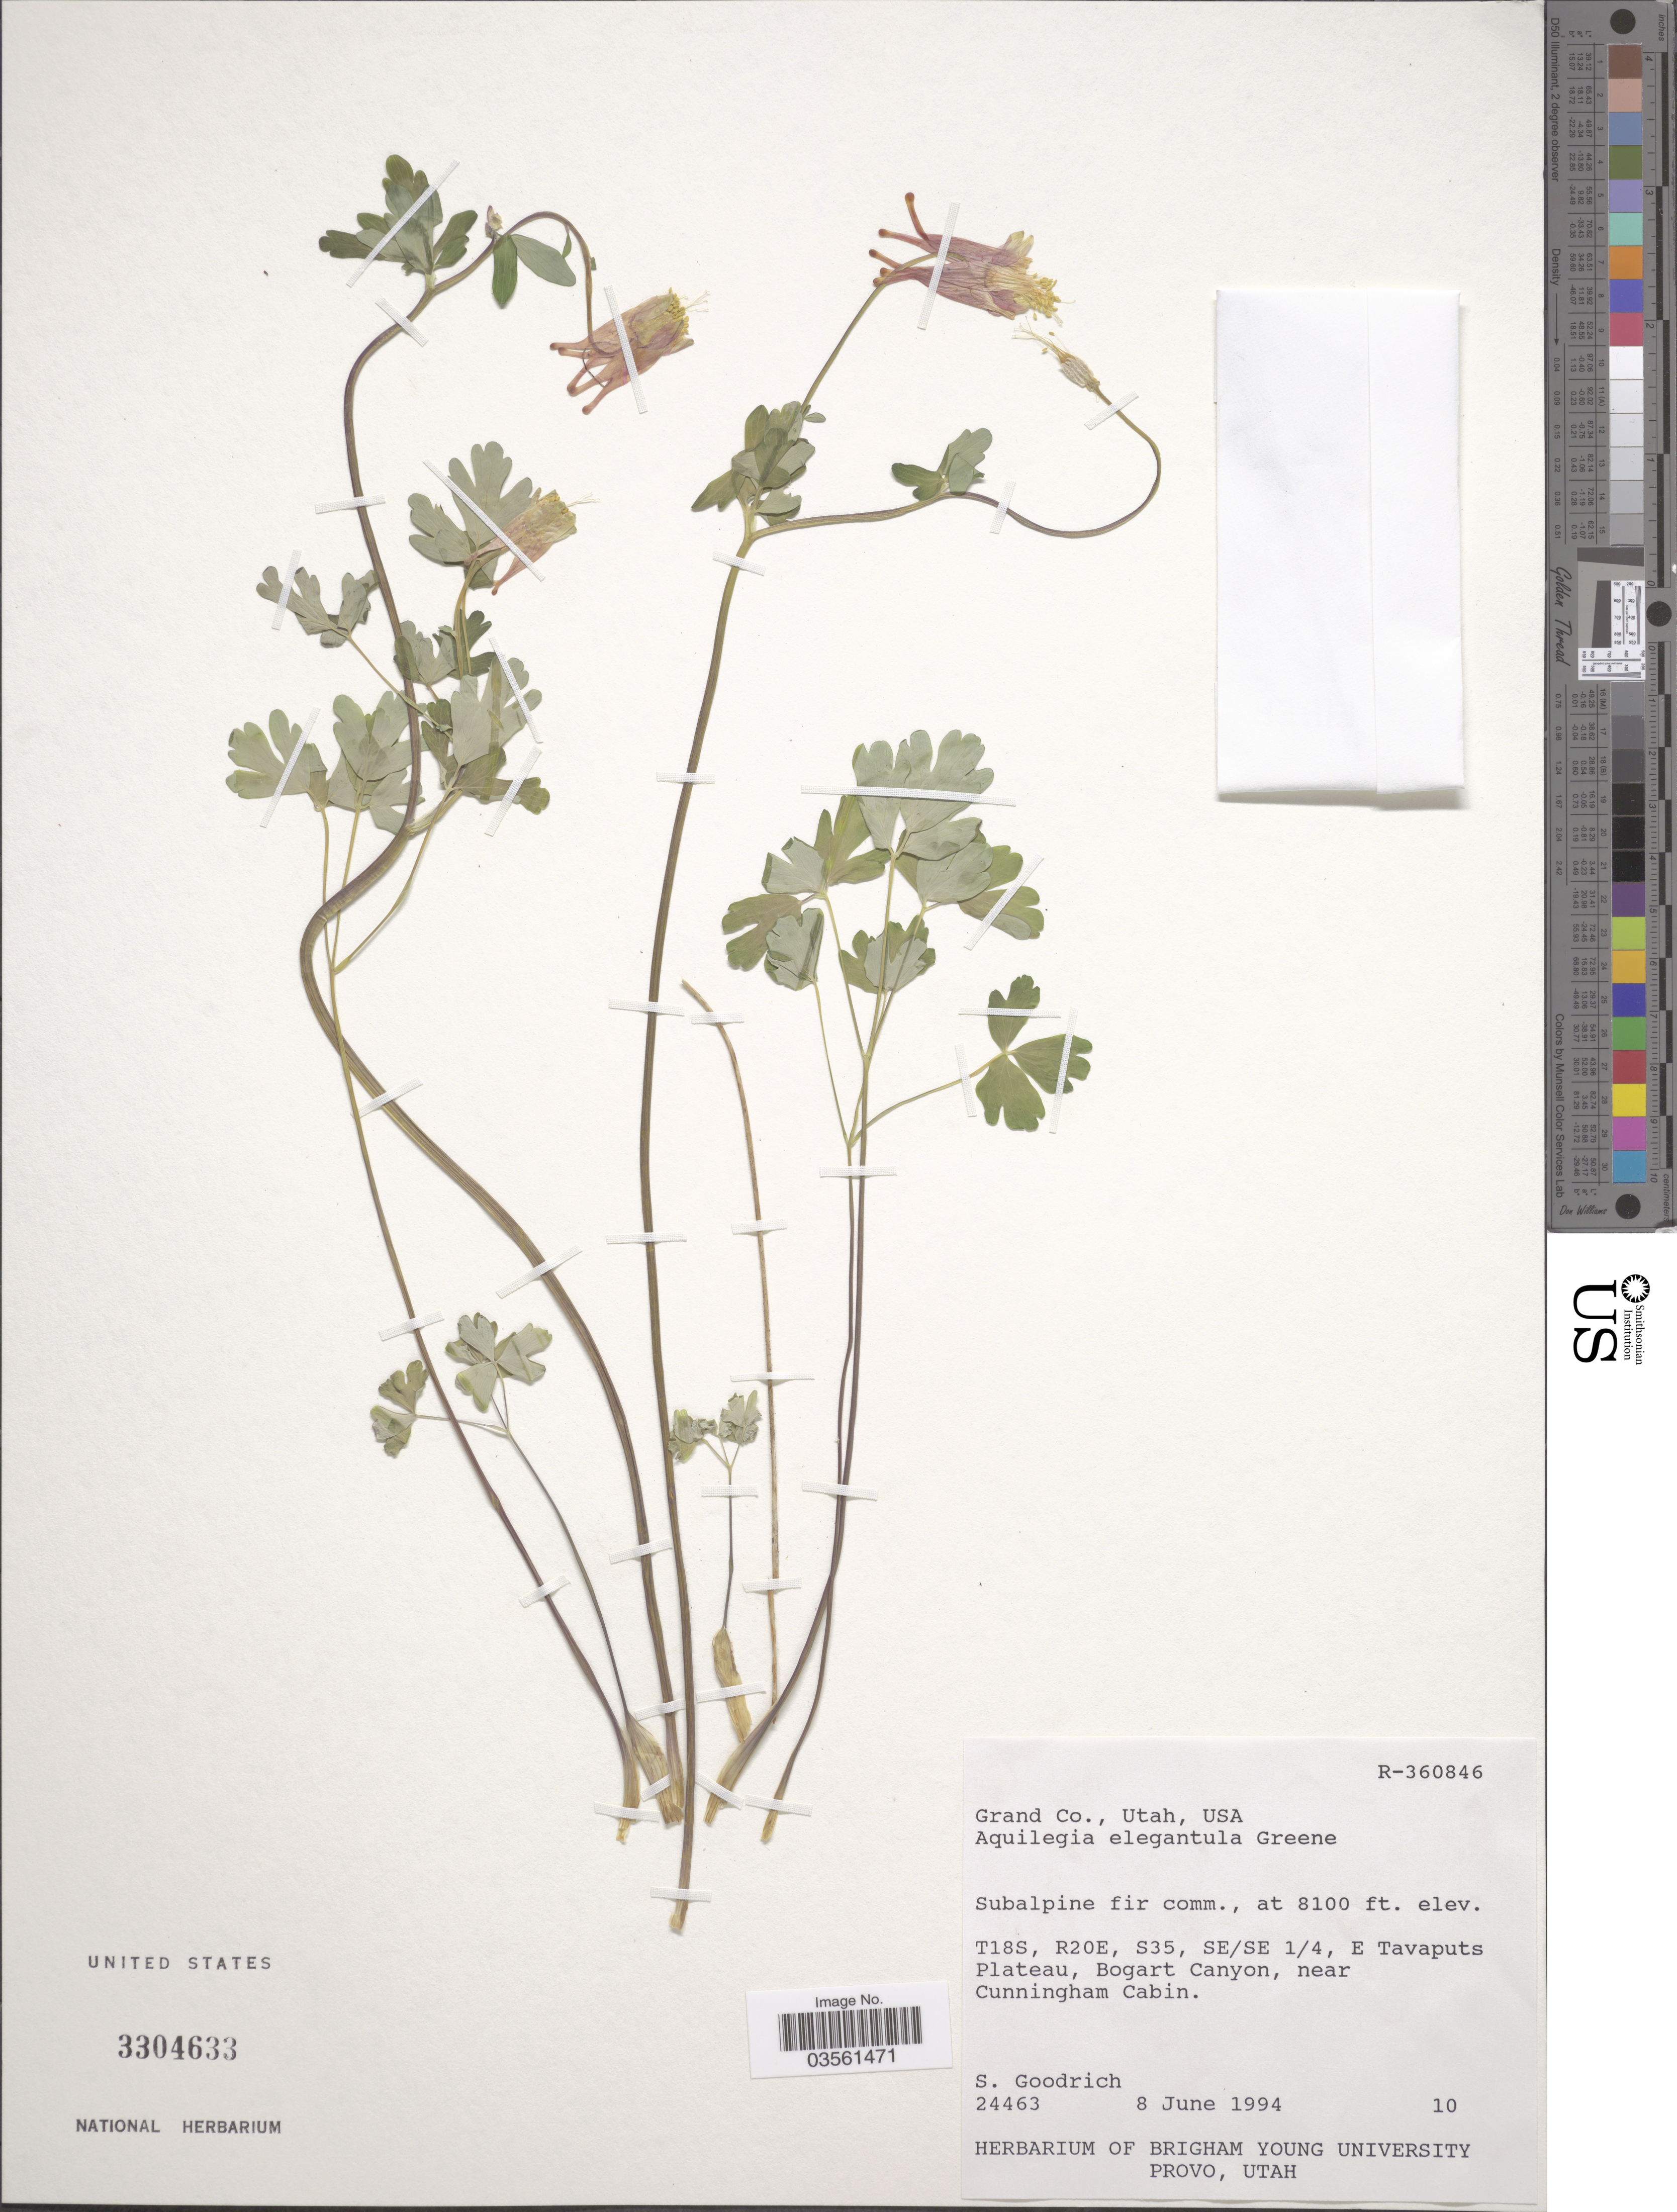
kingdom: Plantae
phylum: Tracheophyta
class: Magnoliopsida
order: Ranunculales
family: Ranunculaceae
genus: Aquilegia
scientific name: Aquilegia elegantula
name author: Greene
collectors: S. Goodrich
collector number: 24463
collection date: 1994-06-08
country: United States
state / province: Utah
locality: Grand Co. Subalpine fir comm. T18S, R20E, S35, SE/SE 1/4, E Tavaputs Plateau, Bogart Canyon, near Cunningham Cabin.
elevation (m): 2469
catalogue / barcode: US 3304633